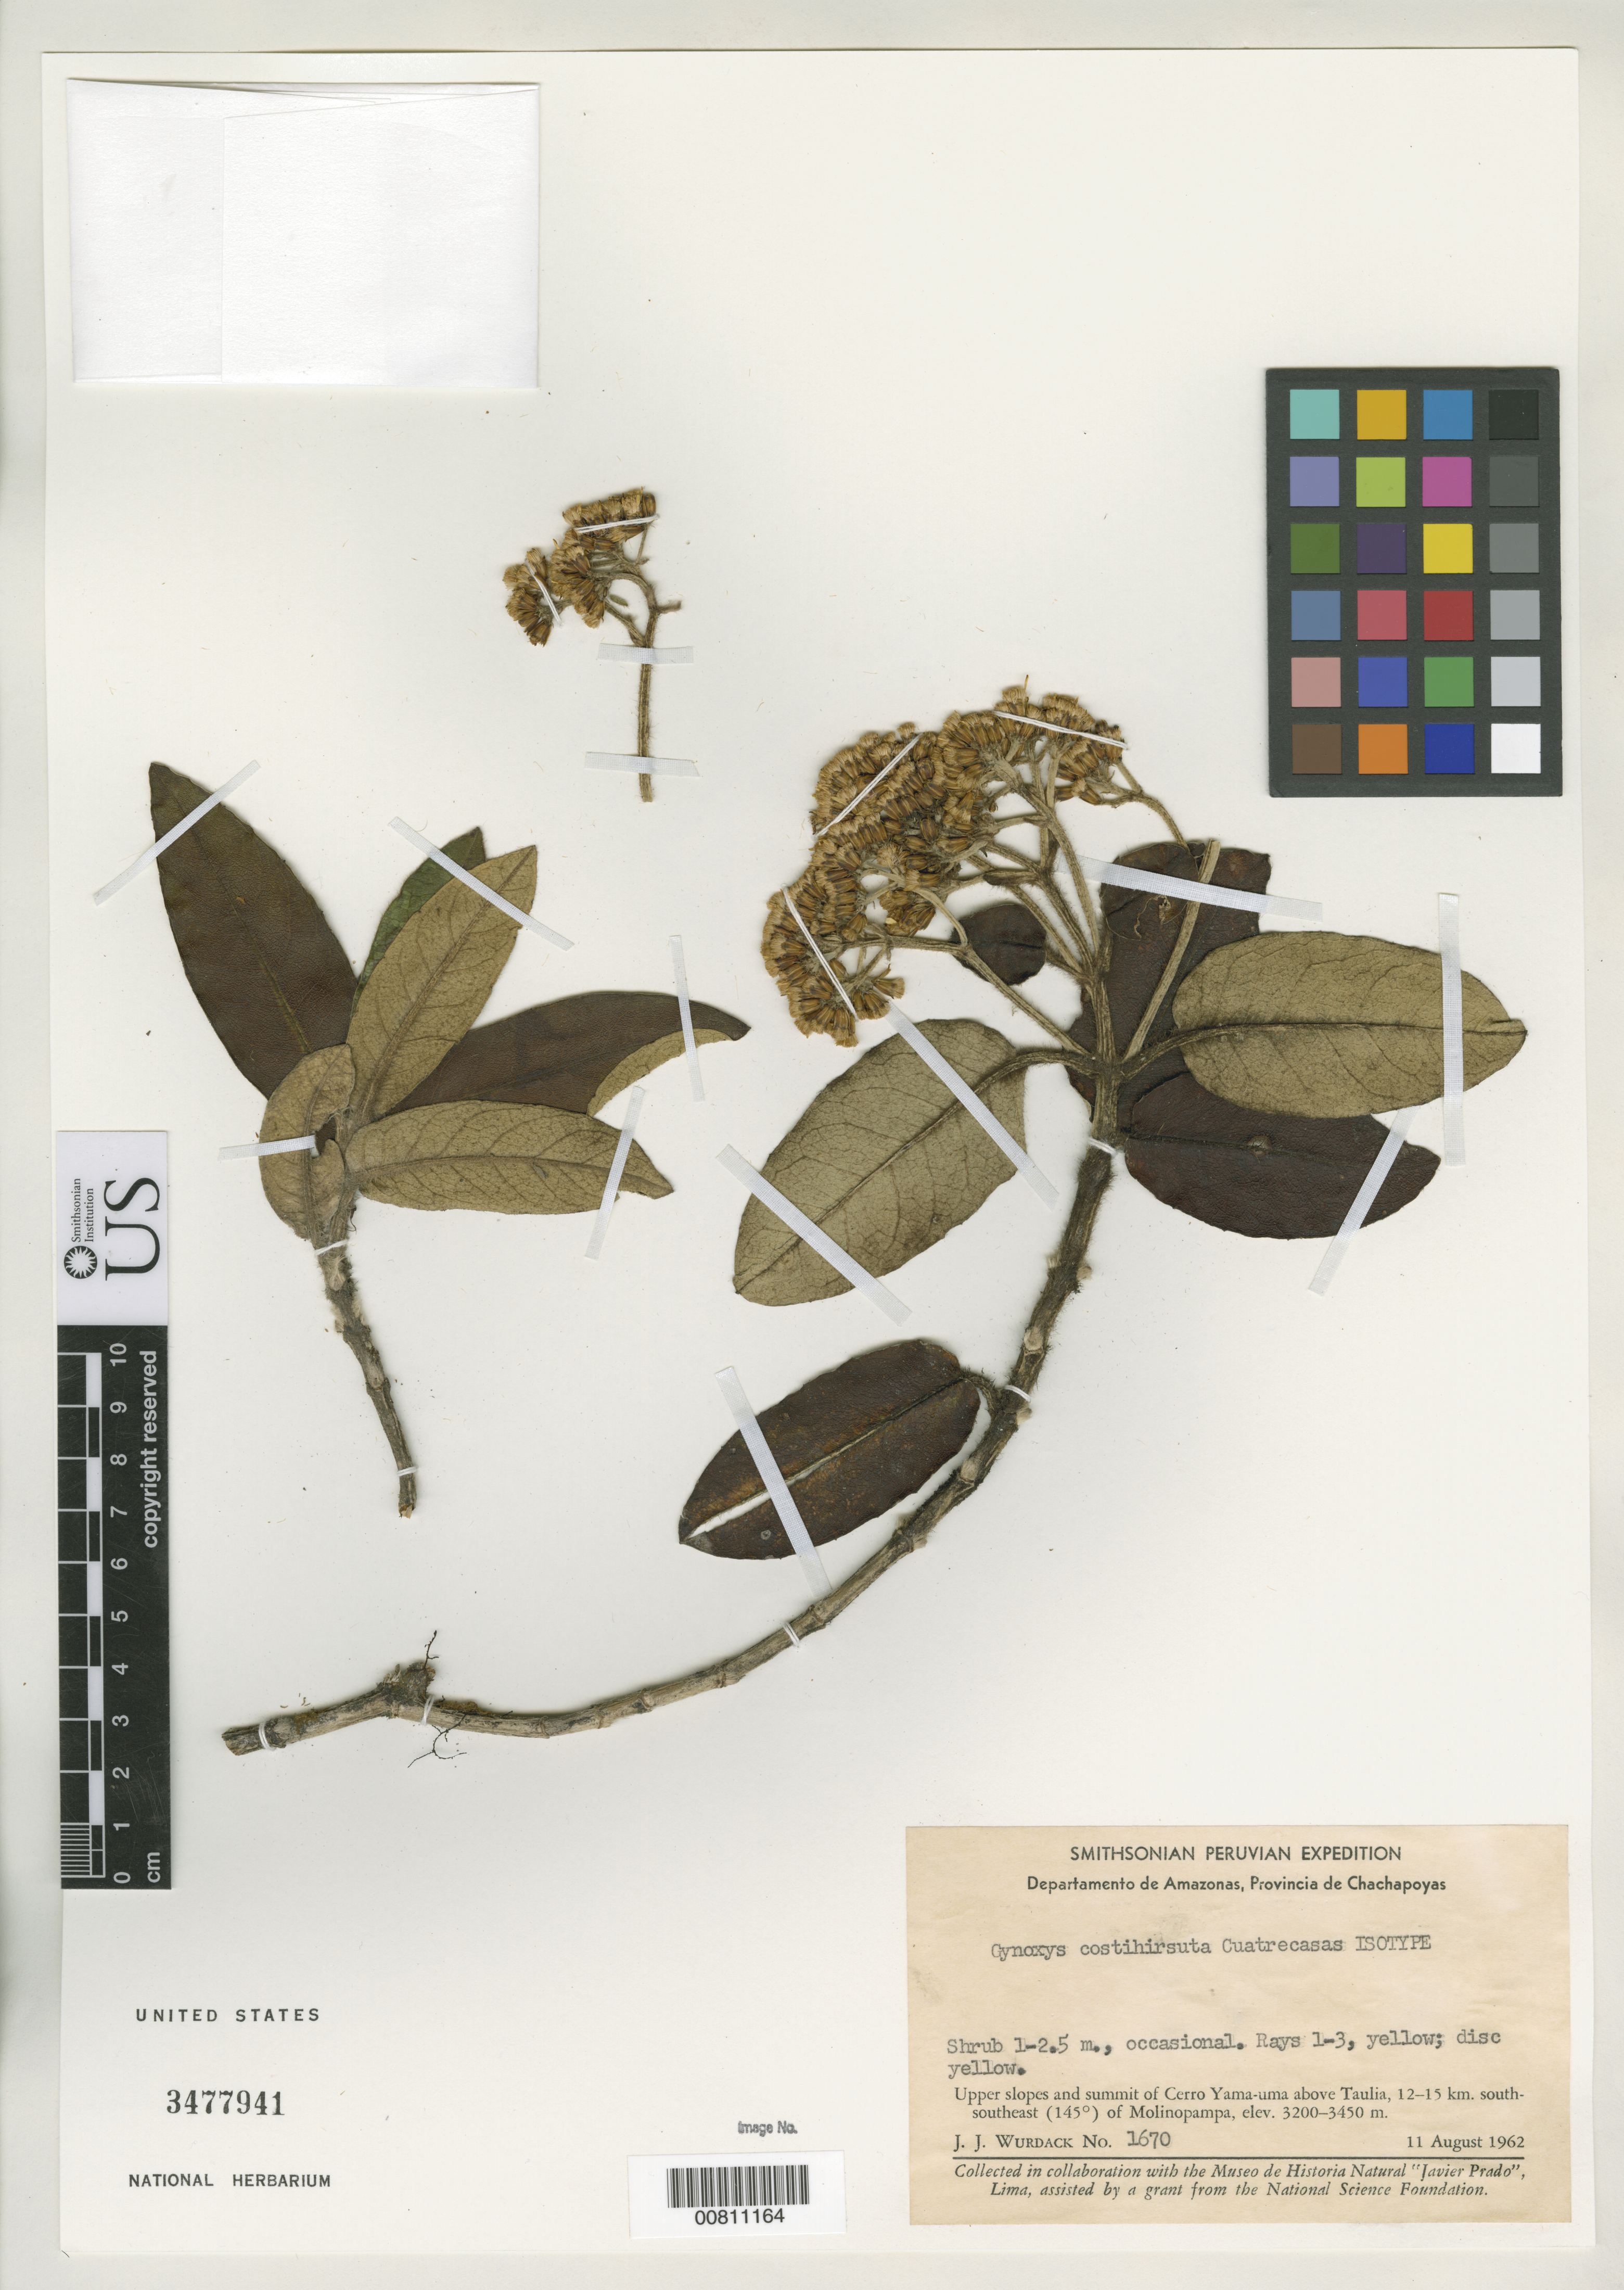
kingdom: Plantae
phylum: Tracheophyta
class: Magnoliopsida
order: Asterales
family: Asteraceae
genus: Gynoxys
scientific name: Gynoxys costihirsuta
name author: Cuatrec.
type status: Isotype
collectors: J. J. Wurdack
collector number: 1670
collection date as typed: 11 Aug 1962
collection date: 1962-08-11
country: Peru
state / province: Amazonas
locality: Prov. de Chachapoyas. Upper slopes and summit of Cerro Yama-uma above Taulia, 12-15 km south-southeast (145°) of Molinopampa.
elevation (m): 3200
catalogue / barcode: US 3477941